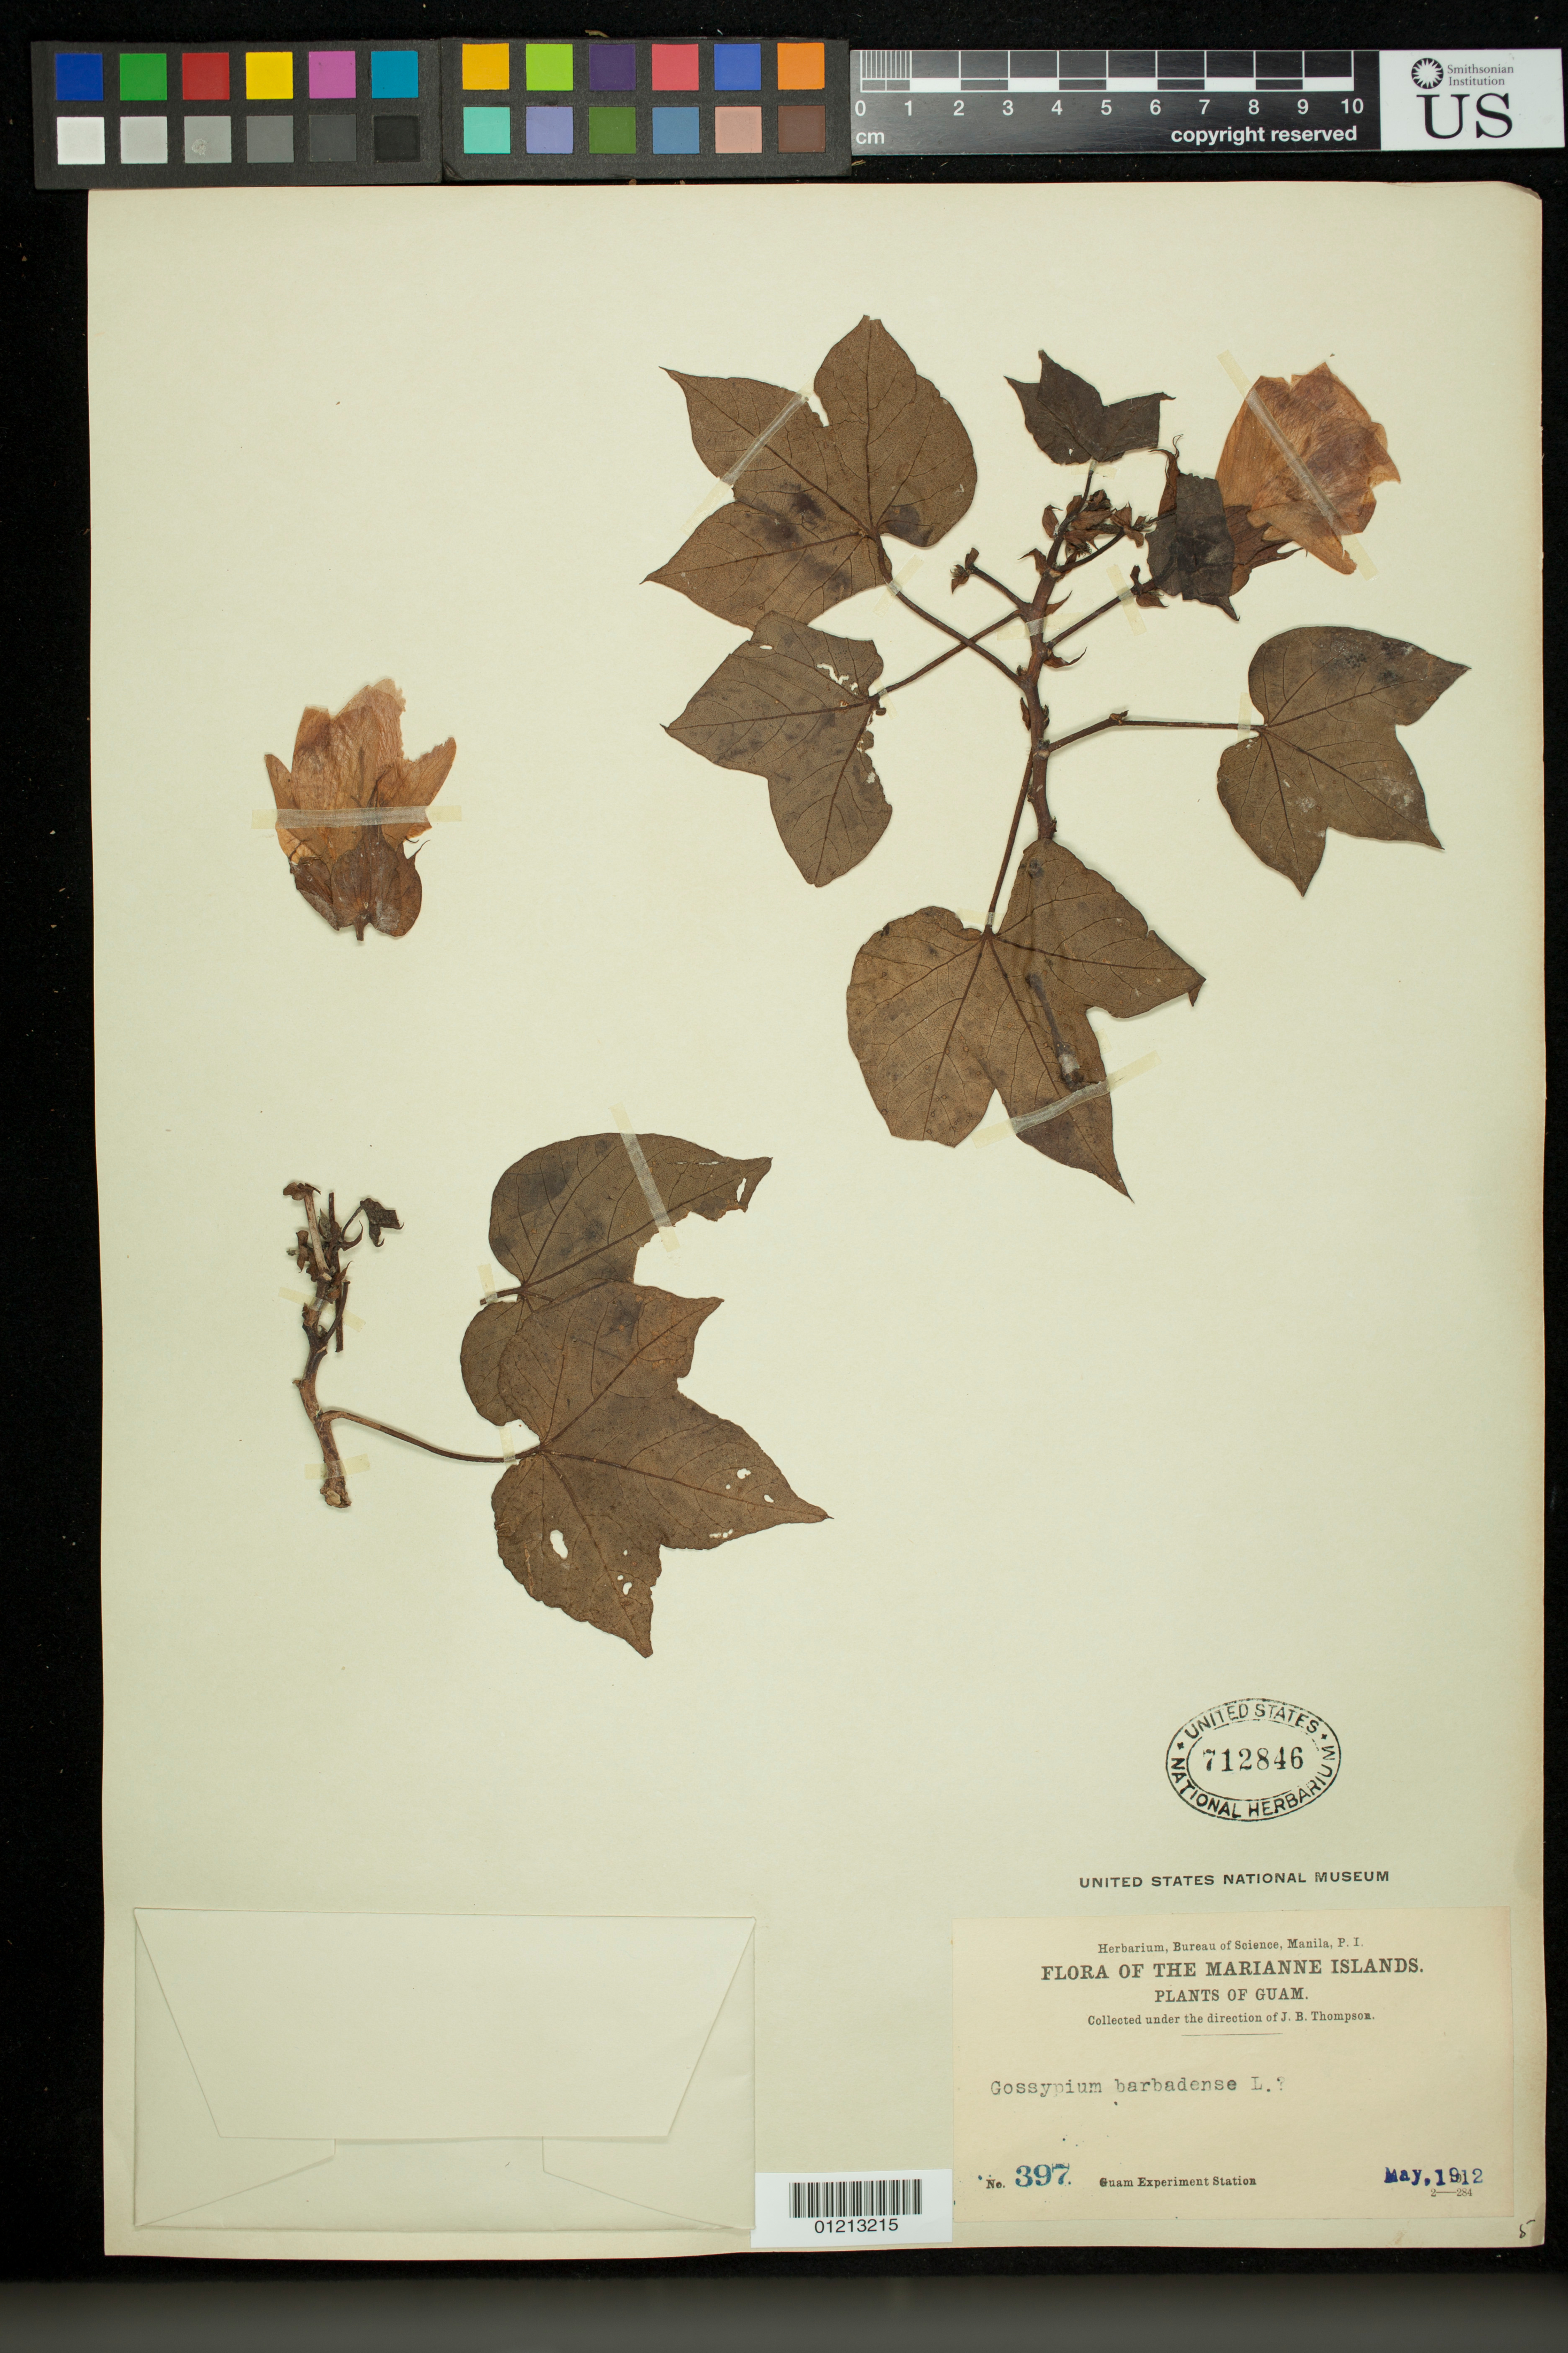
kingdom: Plantae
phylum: Tracheophyta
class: Magnoliopsida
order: Malvales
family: Malvaceae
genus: Gossypium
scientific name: Gossypium barbadense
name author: L.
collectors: J. B. Thompson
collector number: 397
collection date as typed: May 1912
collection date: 1912-05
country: Guam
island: Guam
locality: Marianne Islands. Guam Experiment Station.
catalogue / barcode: US 712846